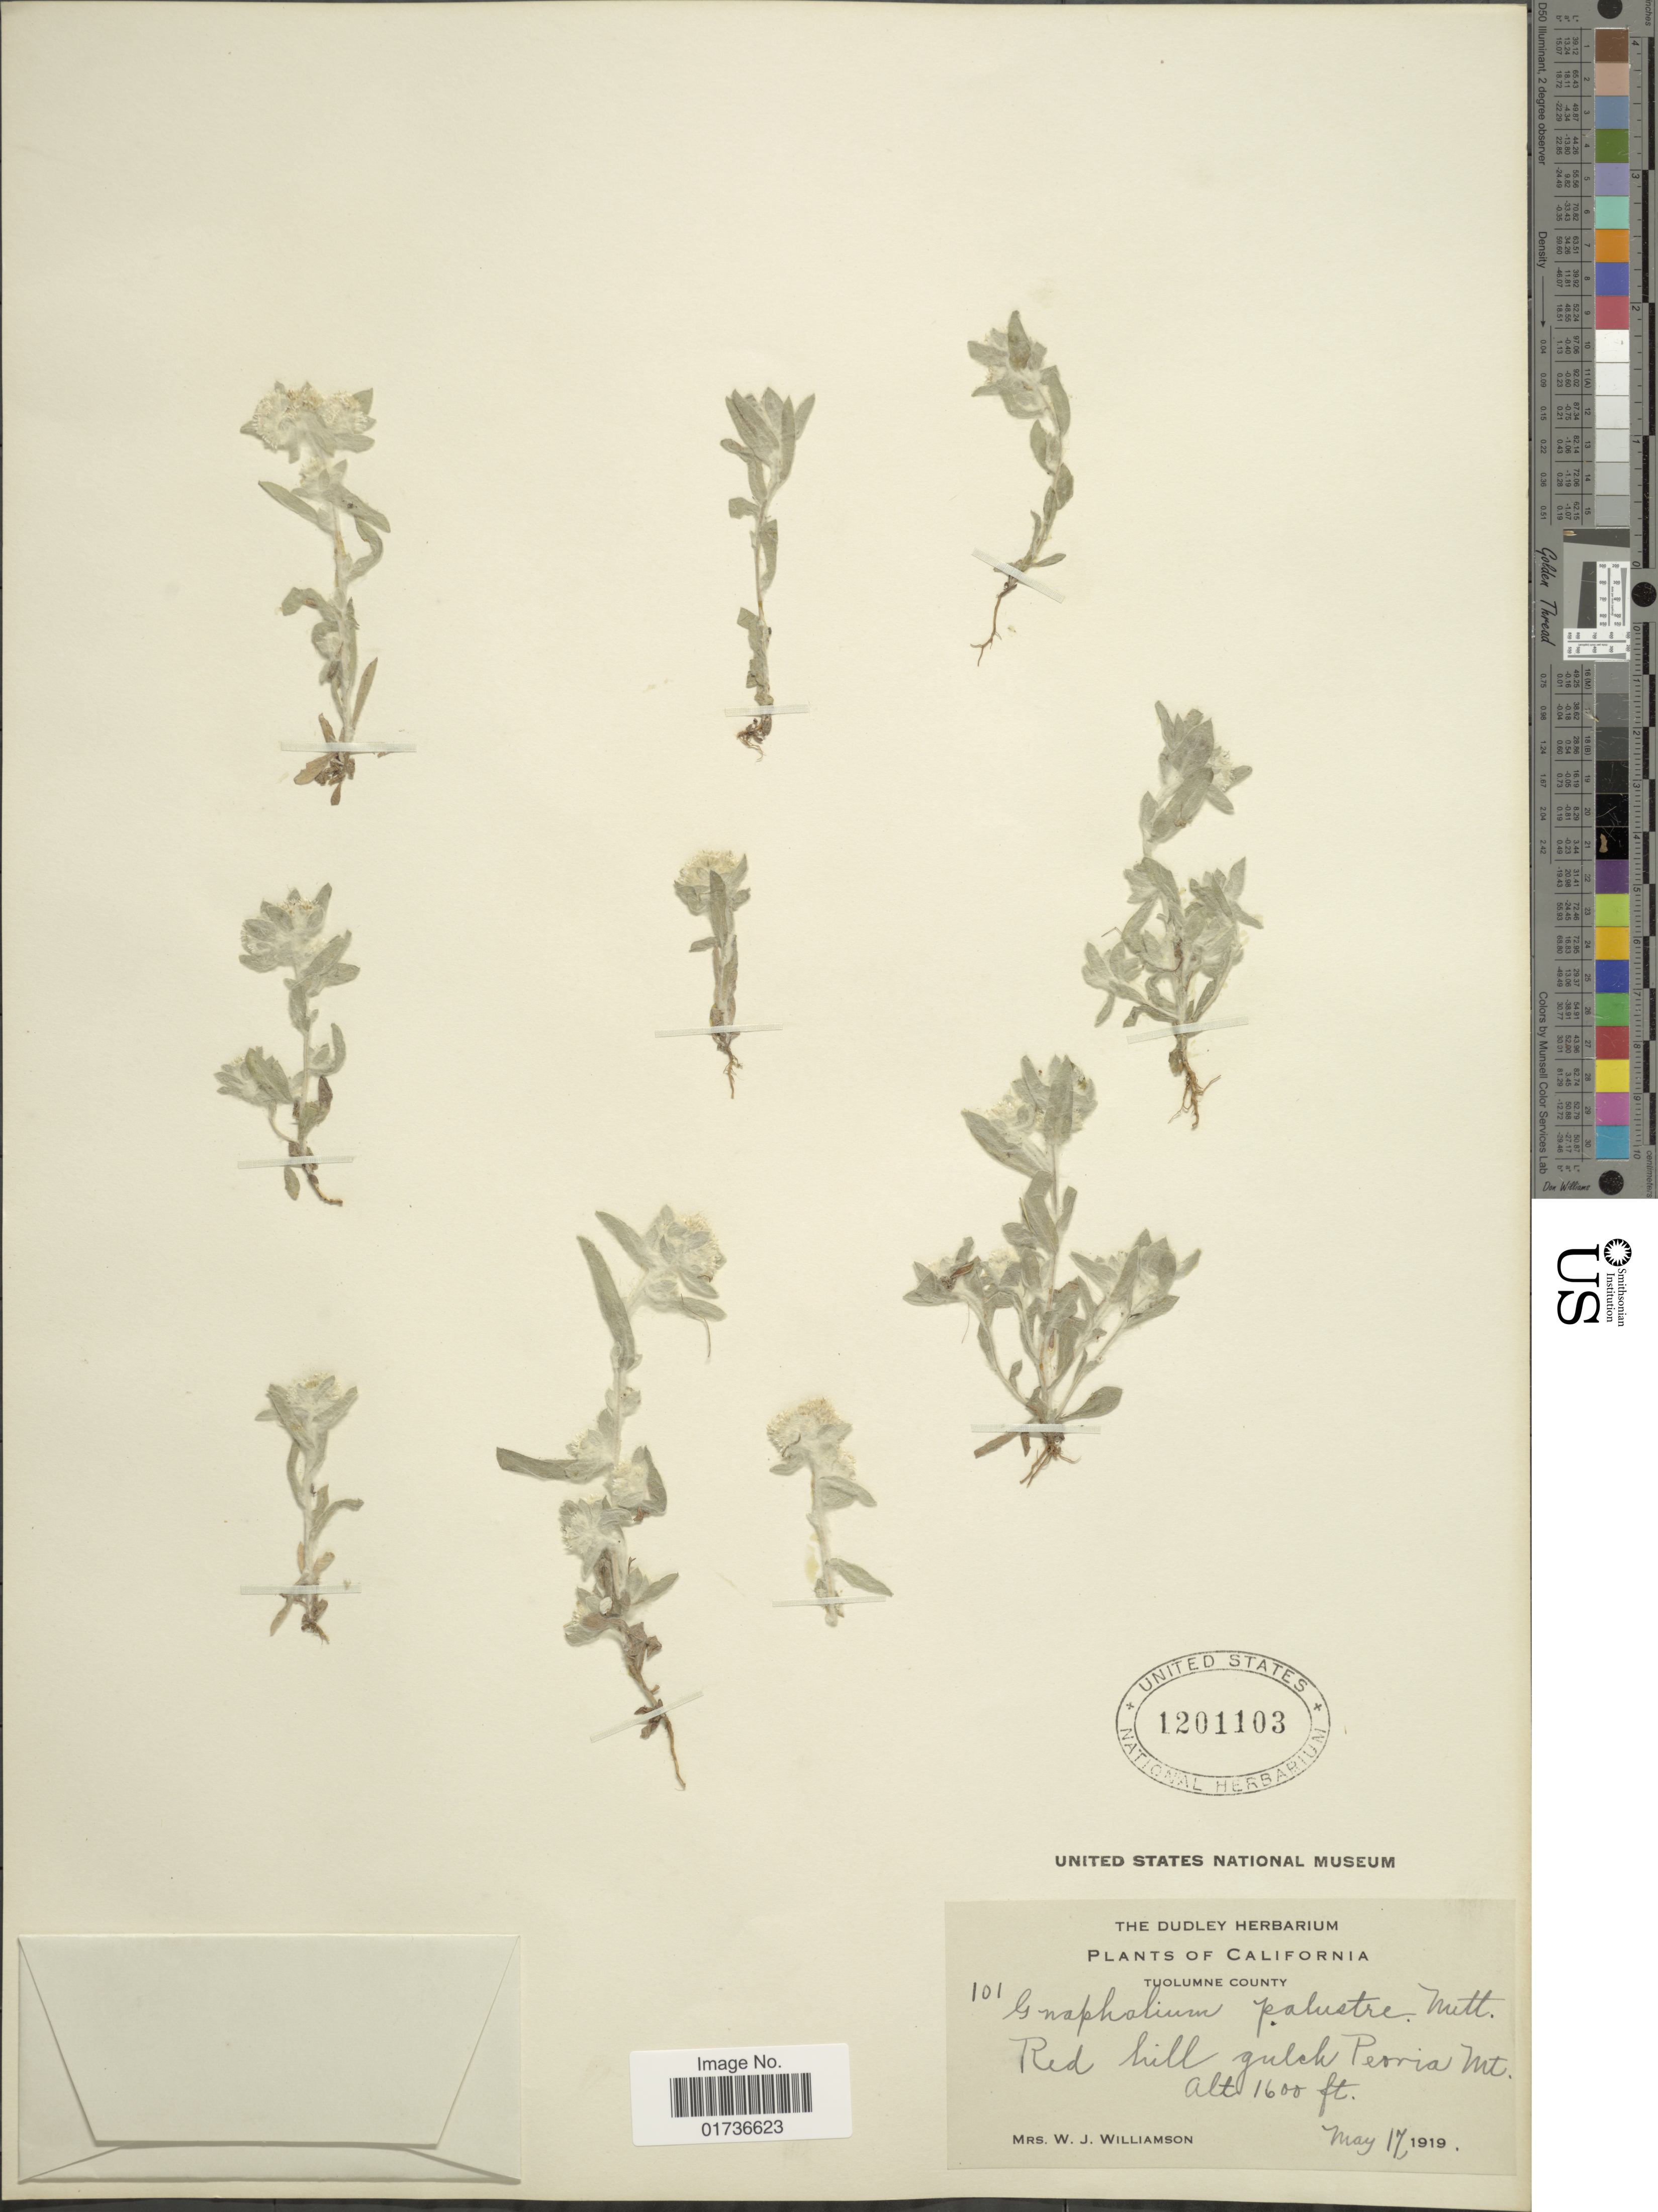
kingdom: Plantae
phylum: Tracheophyta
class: Magnoliopsida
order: Asterales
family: Asteraceae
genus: Gnaphalium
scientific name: Gnaphalium palustre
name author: Nutt.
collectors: W. Williamson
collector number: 101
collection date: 1919-05-17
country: United States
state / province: California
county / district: Tuolumne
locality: Tuolumne County, Red hill gulch Peoria Mt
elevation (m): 488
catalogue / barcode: US 1201103